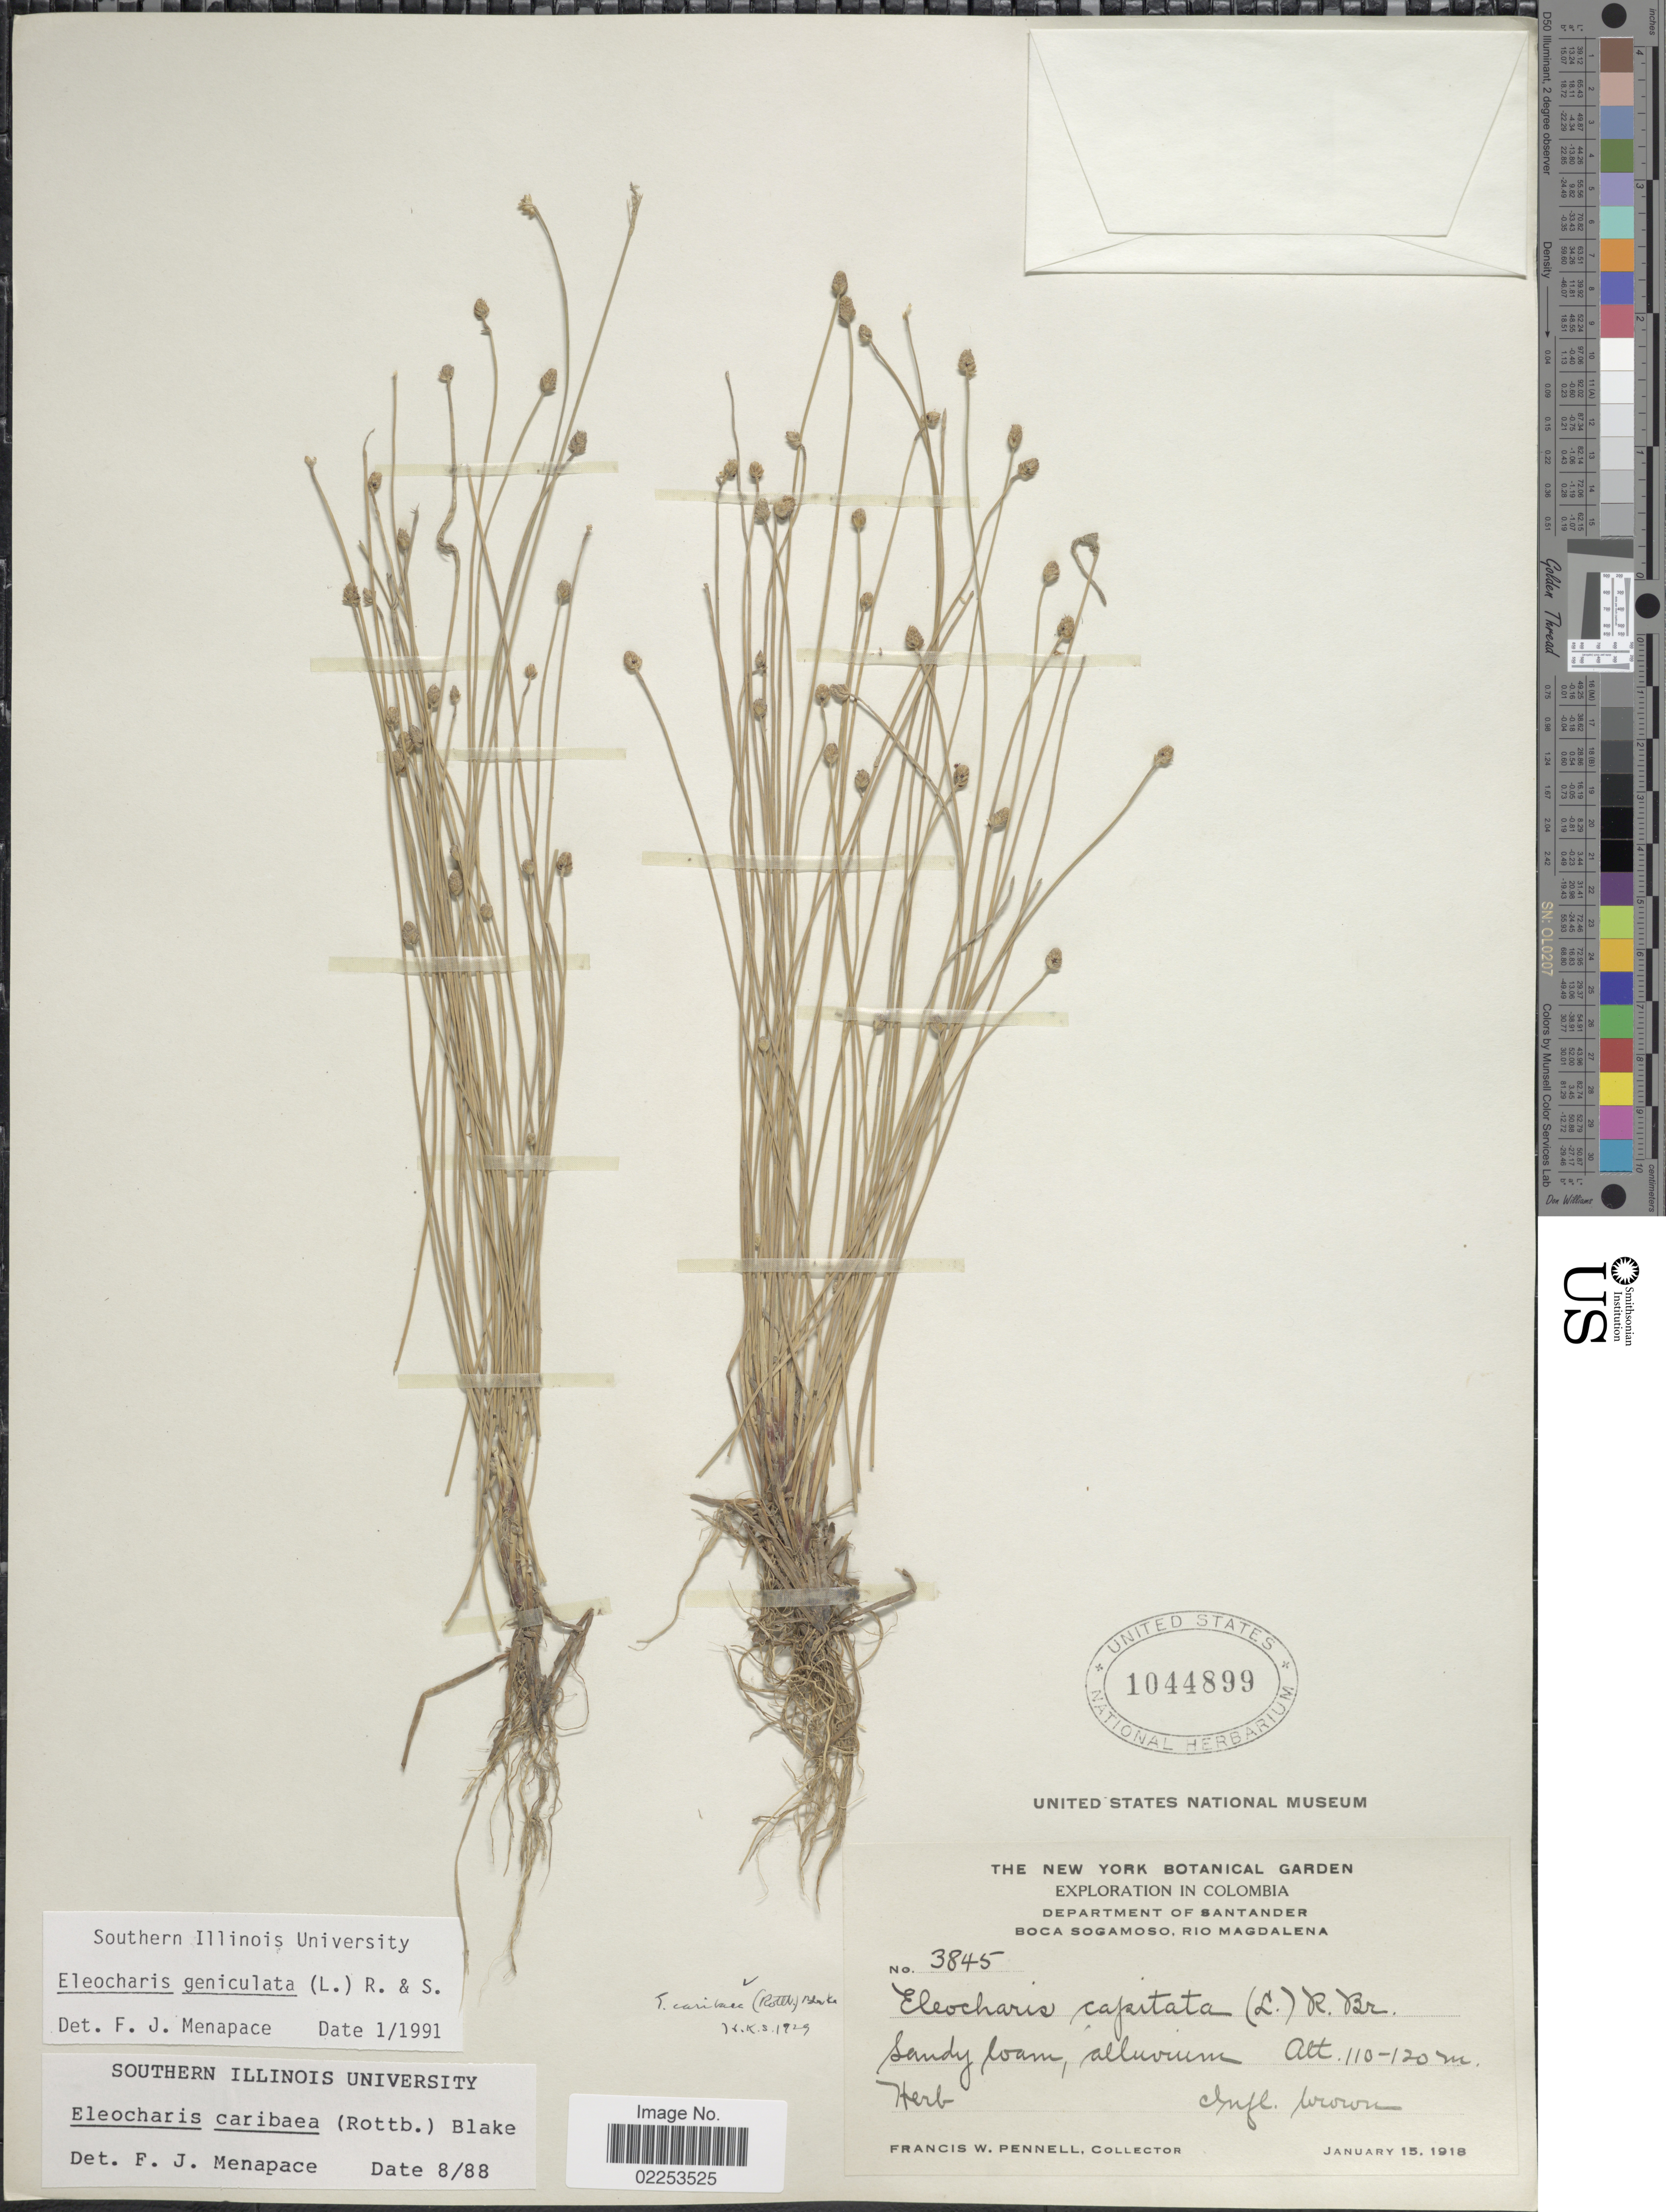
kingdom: Plantae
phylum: Tracheophyta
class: Liliopsida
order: Poales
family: Cyperaceae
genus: Eleocharis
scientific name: Eleocharis geniculata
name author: (L.) Roem. & Schult.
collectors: F. W. Pennell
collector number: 3845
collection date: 1918-01-15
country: Colombia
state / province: Santander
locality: Department of Santander, Boca Sogamoso, Rio Magdalena.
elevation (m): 110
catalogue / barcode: US 1044899